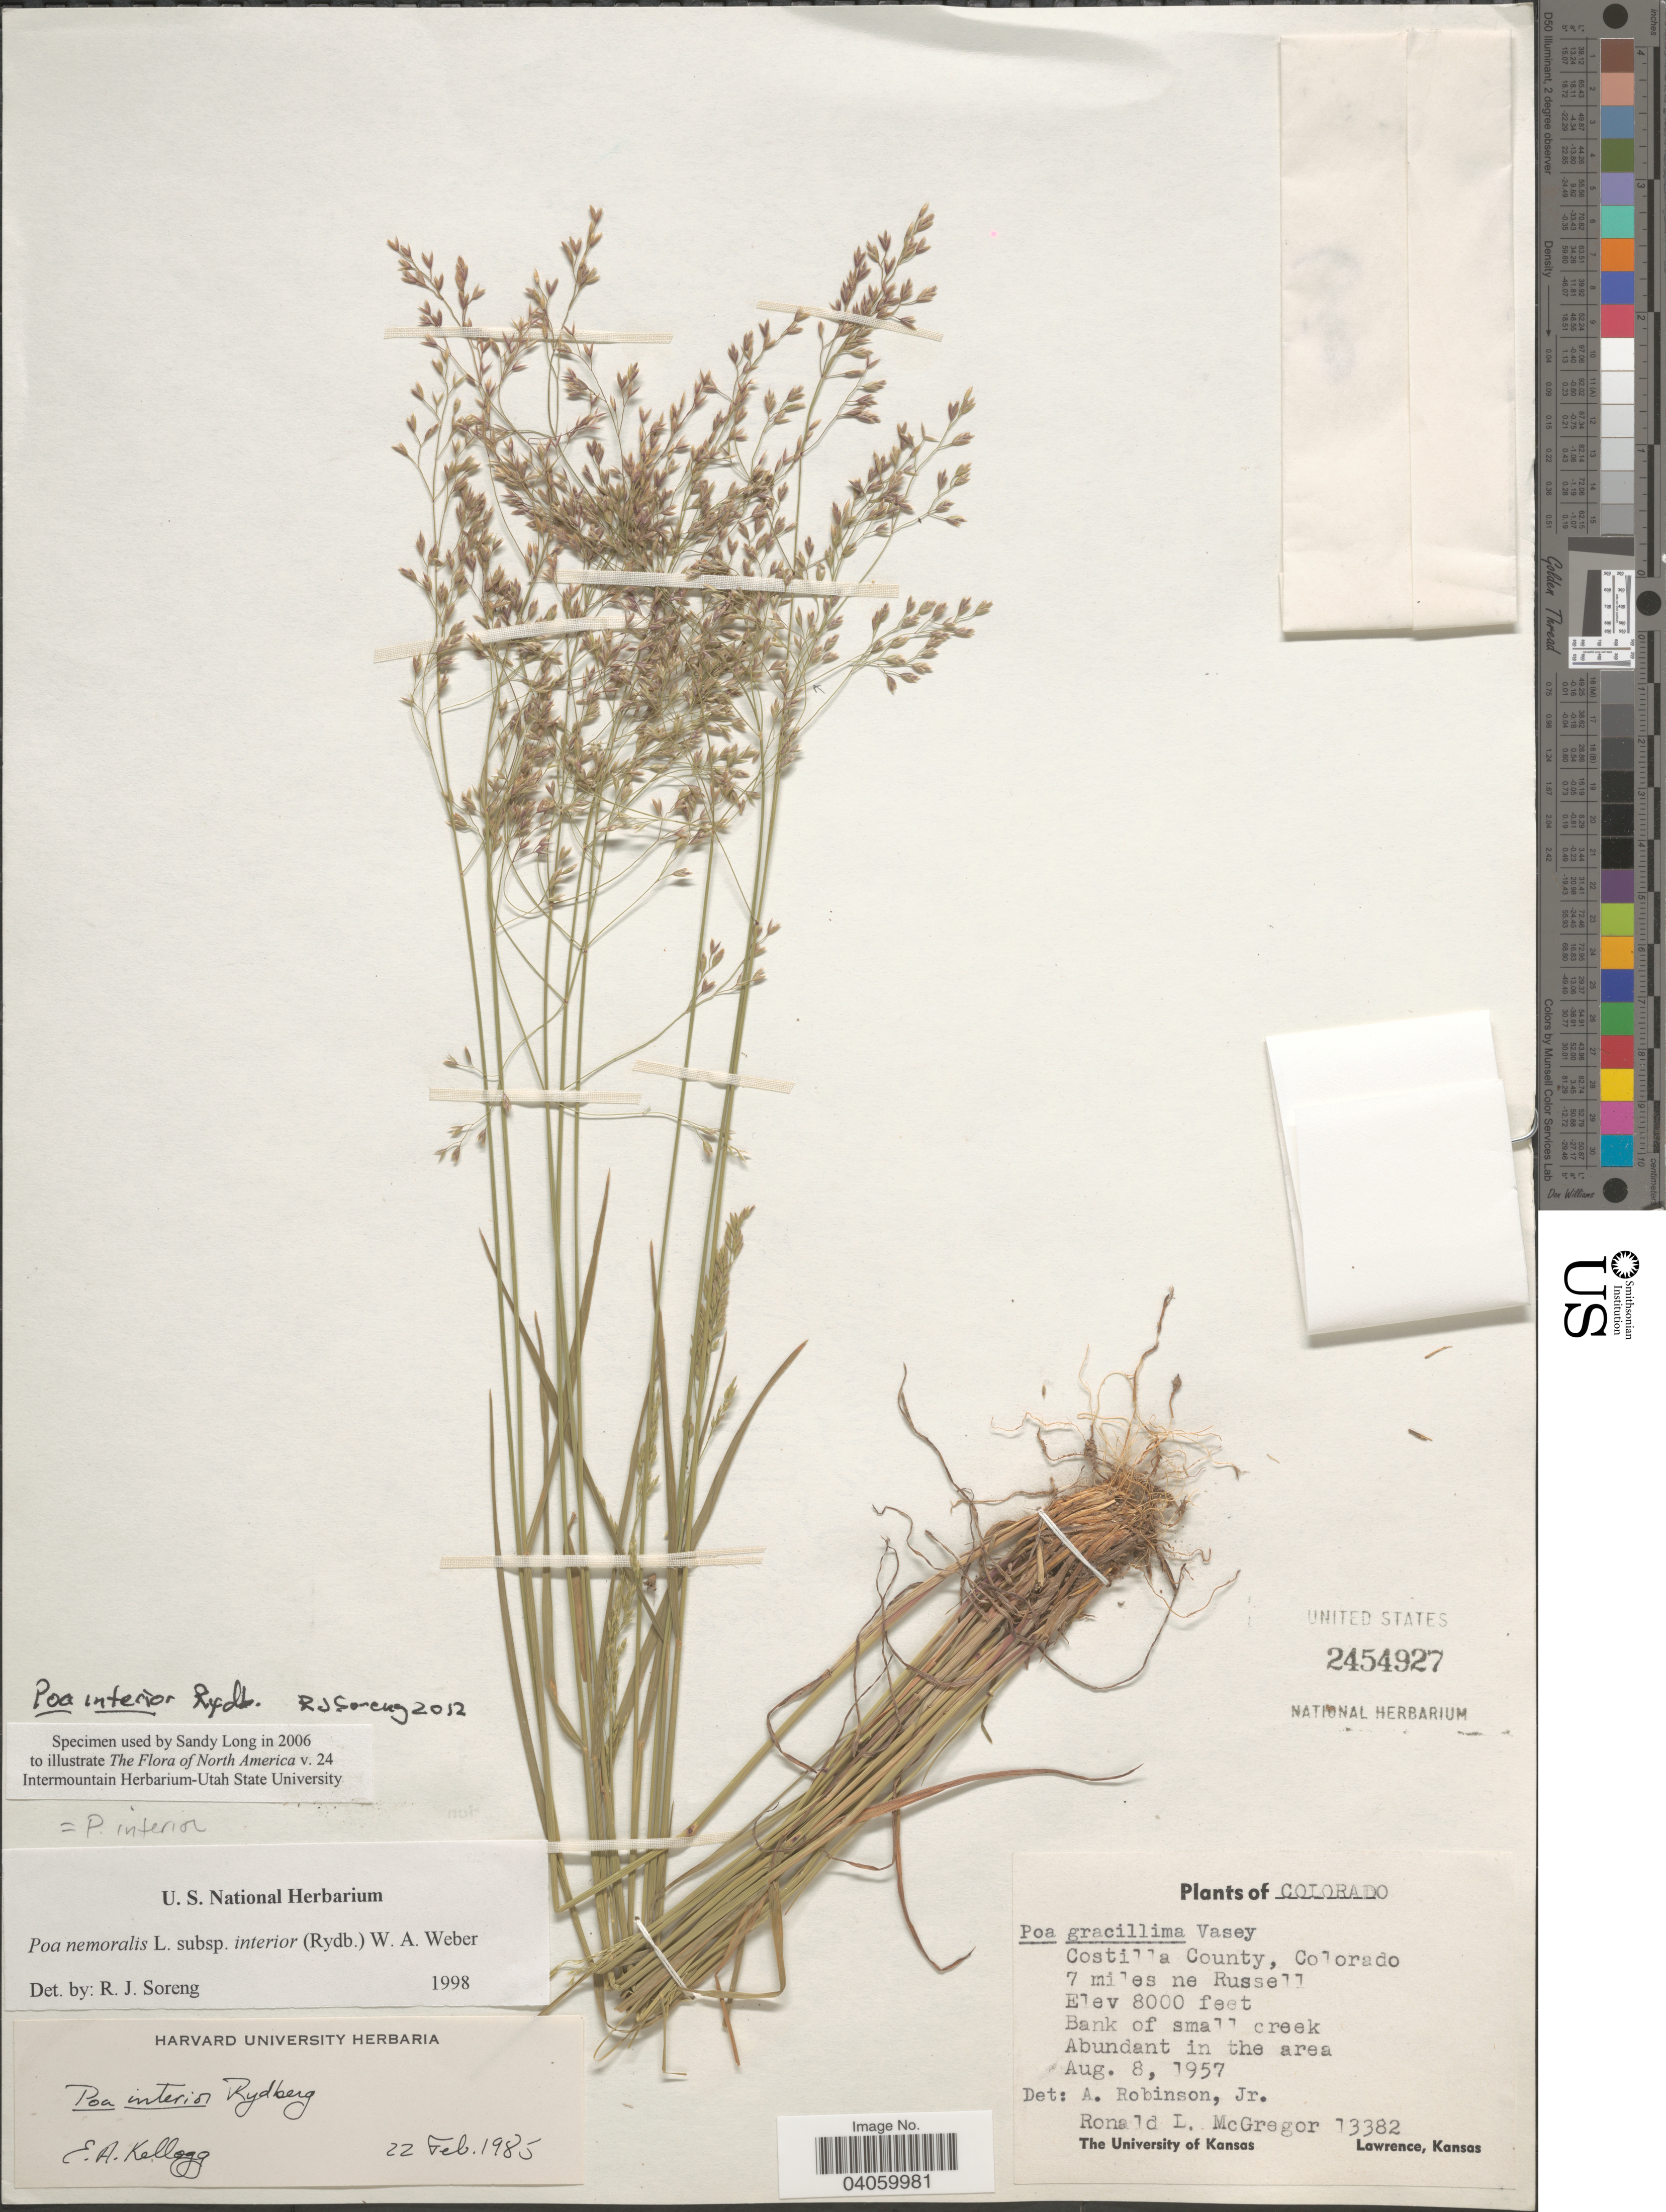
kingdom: Plantae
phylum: Tracheophyta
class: Liliopsida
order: Poales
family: Poaceae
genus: Poa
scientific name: Poa interior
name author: Rydb.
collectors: R. McGregor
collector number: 13382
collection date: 1957-08-08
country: United States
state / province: Colorado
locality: Costilla County. 7 miles ne Russell. Bank of small creek.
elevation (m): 2438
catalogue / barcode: US 2454927